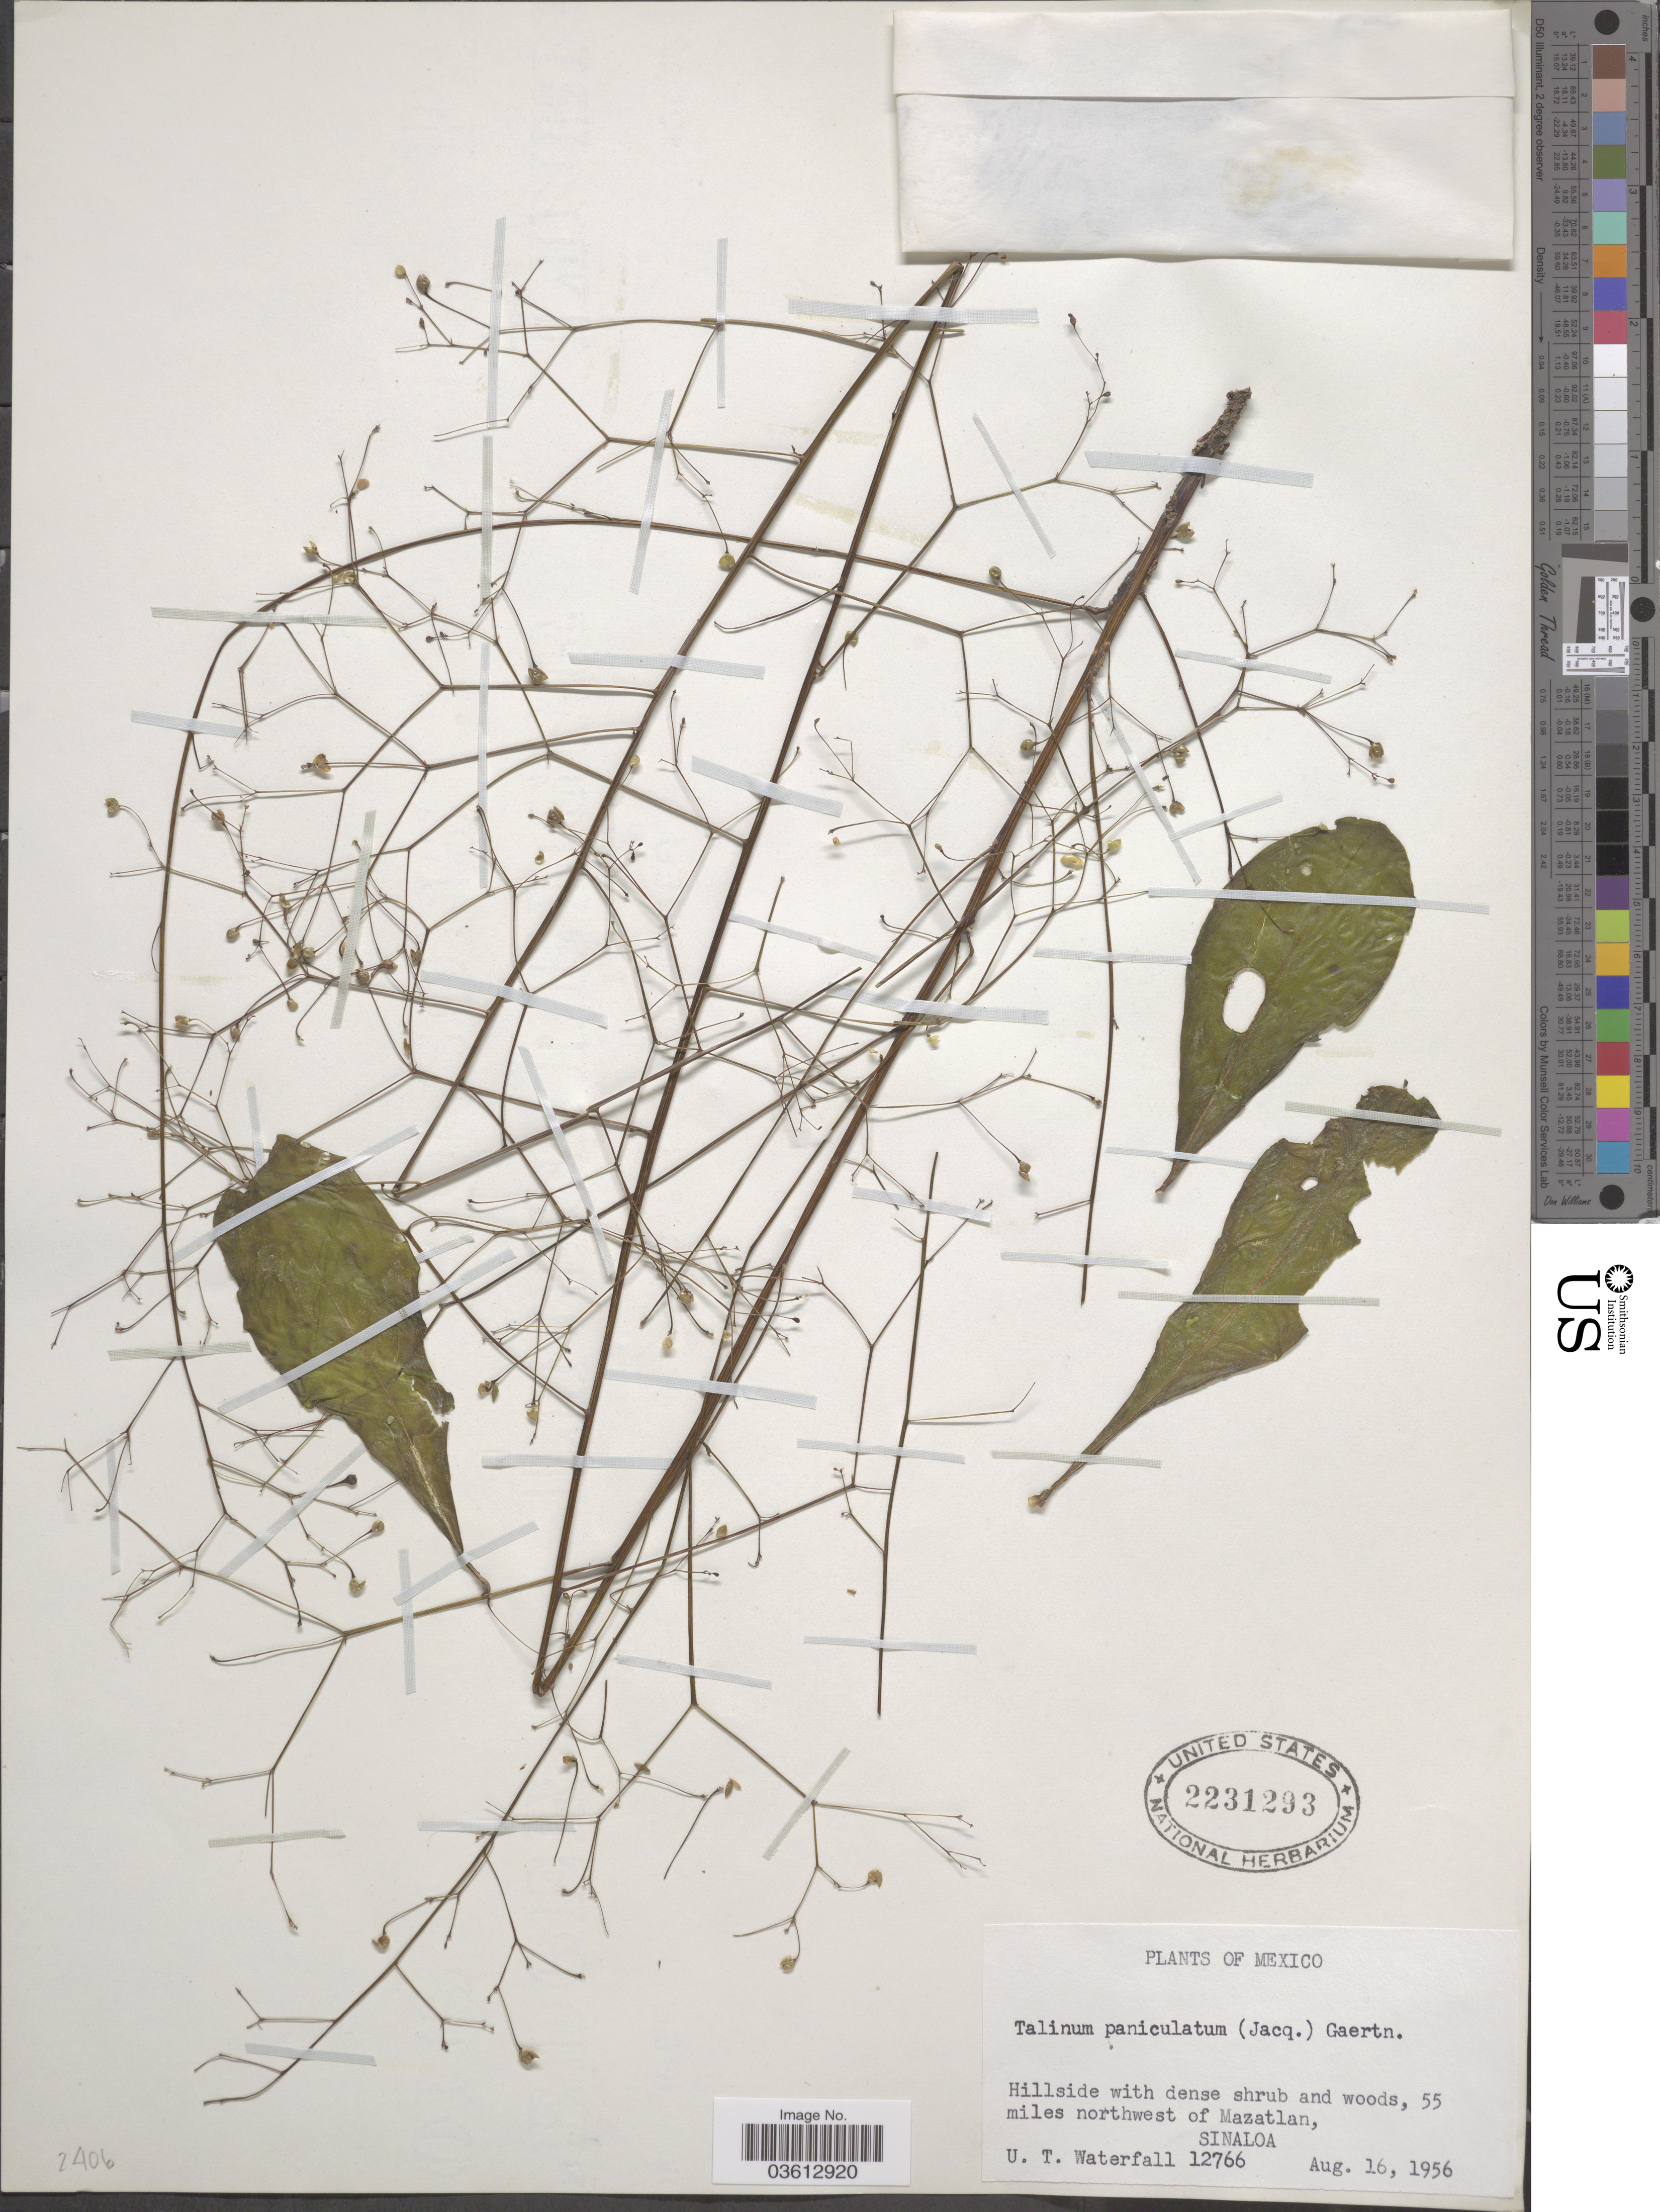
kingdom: Plantae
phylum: Tracheophyta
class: Magnoliopsida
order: Caryophyllales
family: Talinaceae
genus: Talinum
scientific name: Talinum paniculatum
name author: (Jacq.) Gaertn.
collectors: U. T. Waterfall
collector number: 12766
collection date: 1956-08-16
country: Mexico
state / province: Sinaloa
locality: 55 miles northwest of Mazatlan.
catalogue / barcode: US 2231293